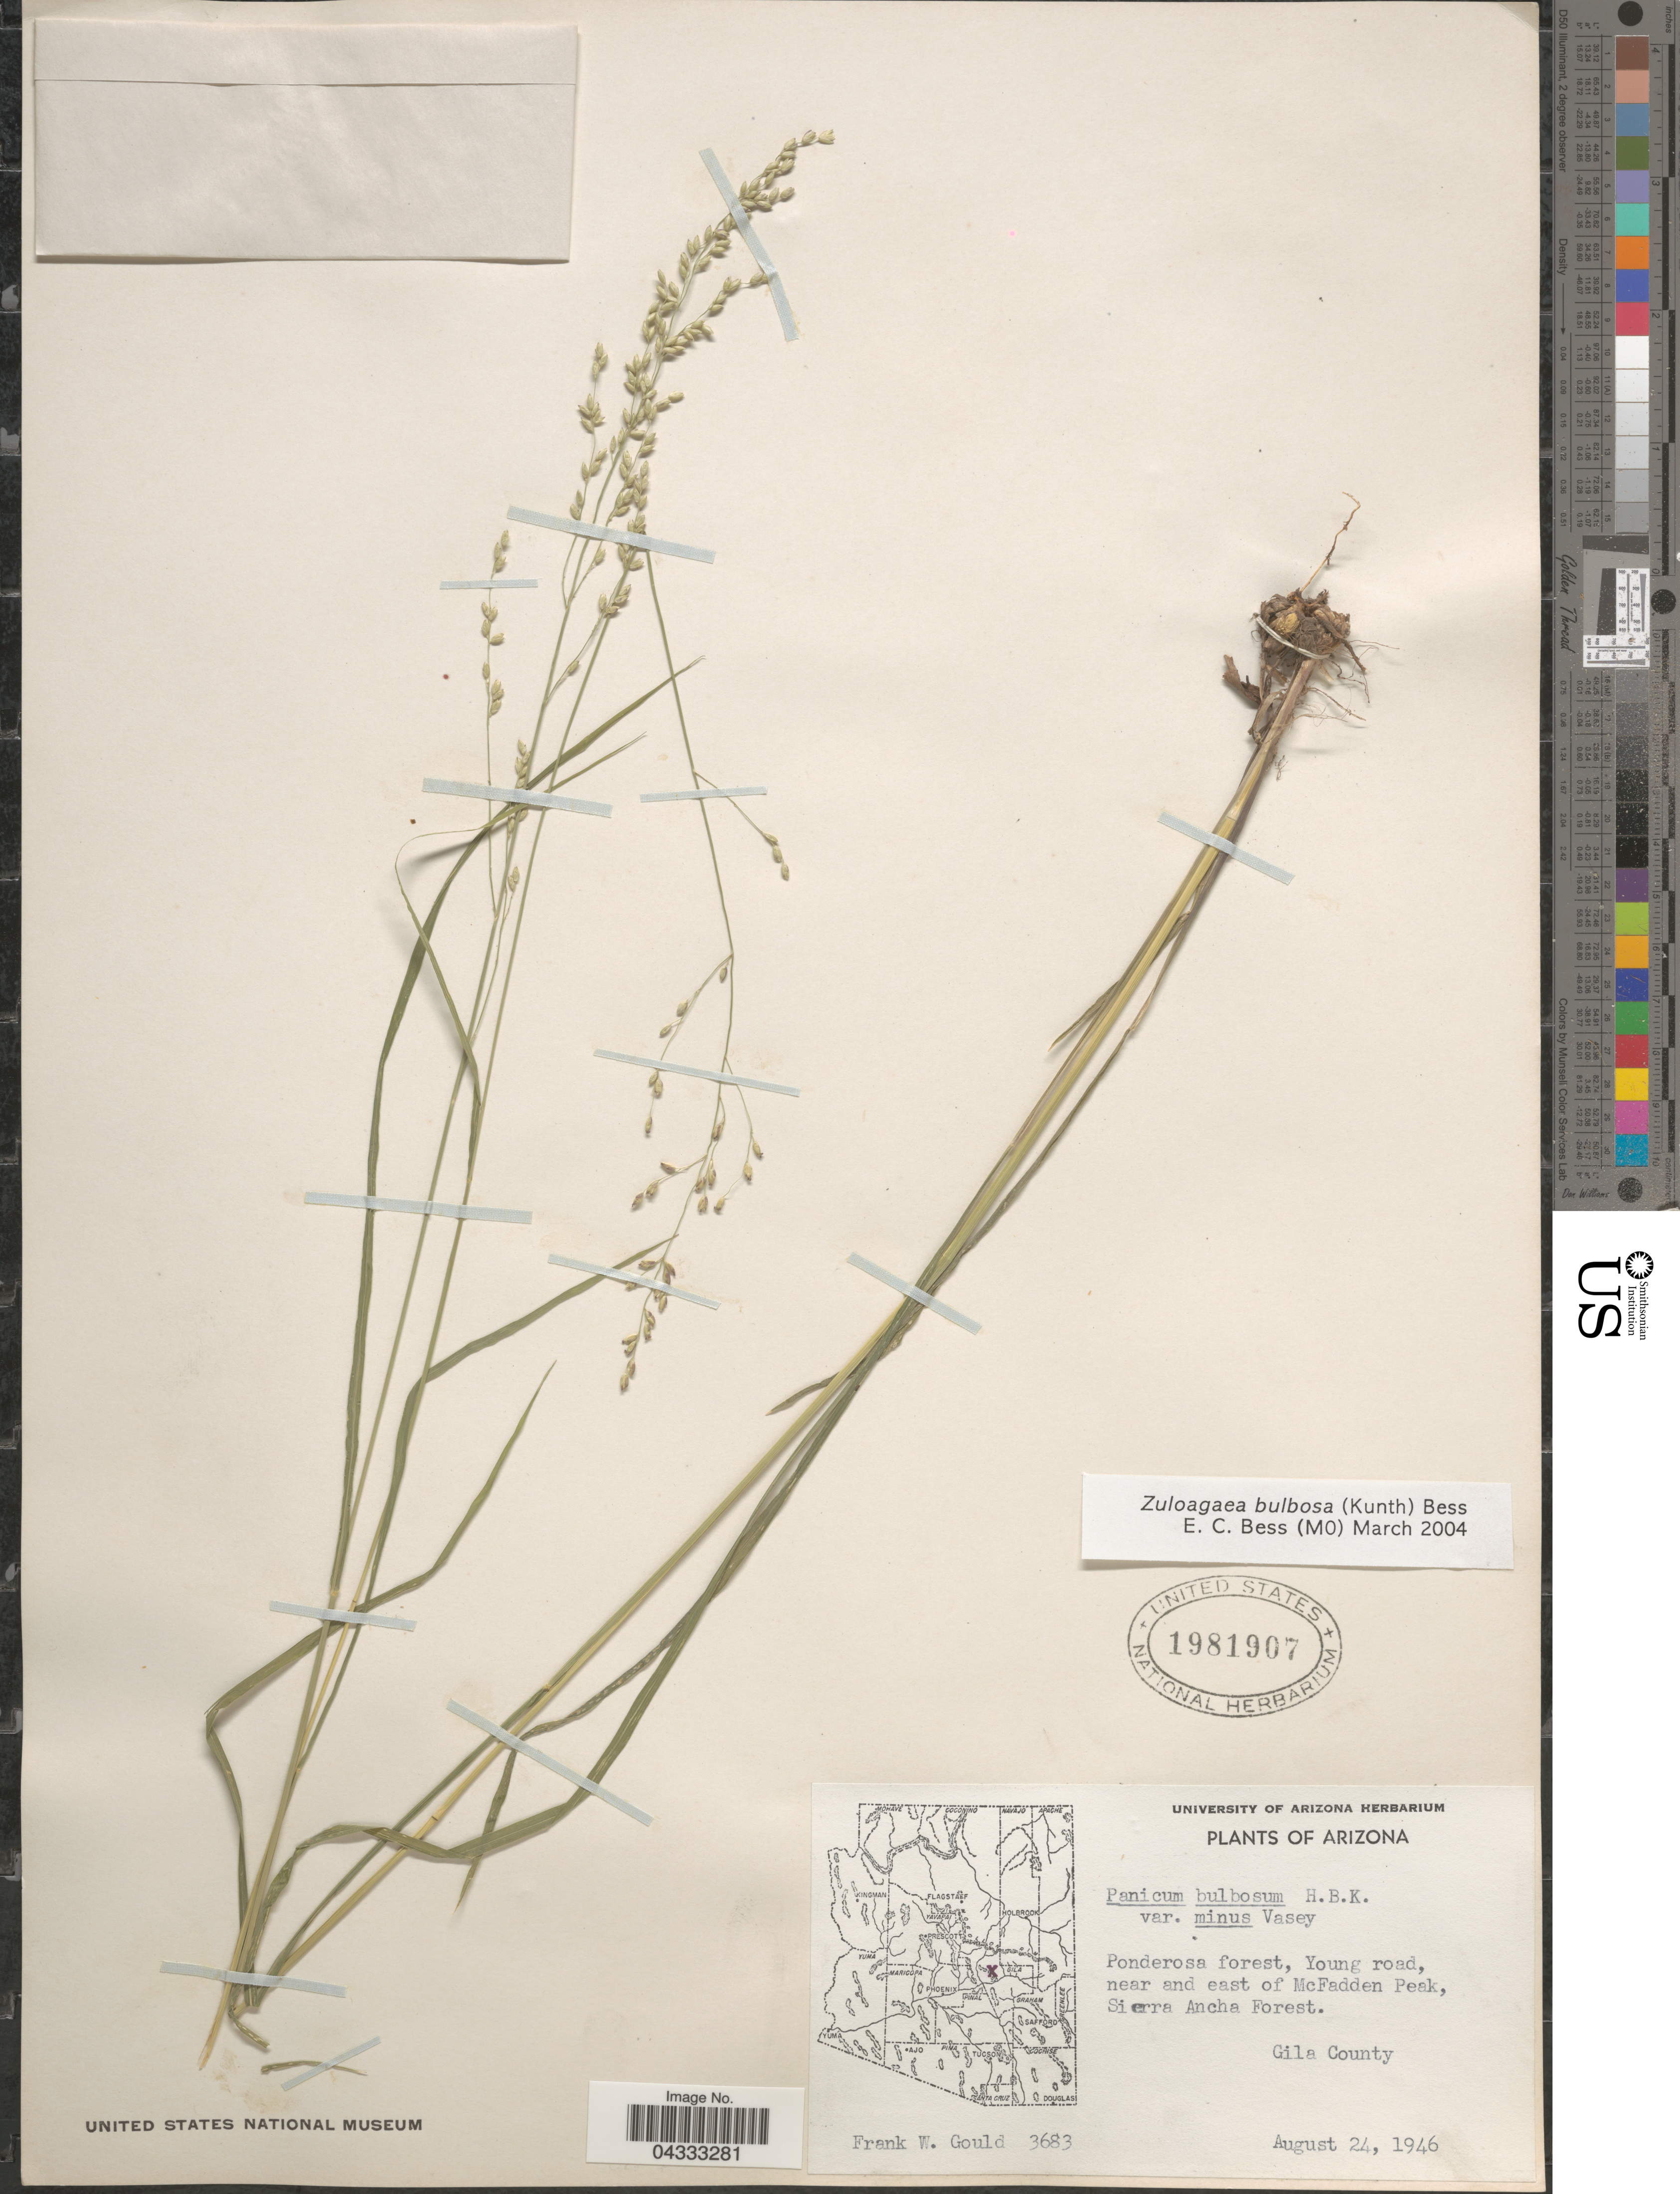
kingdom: Plantae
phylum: Tracheophyta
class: Liliopsida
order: Poales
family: Poaceae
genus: Zuloagaea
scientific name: Zuloagaea bulbosa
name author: (Kunth) E. Bess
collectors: F. W. Gould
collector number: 3683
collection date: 1946-08-24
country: United States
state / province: Arizona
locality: Ponderosa forest, Young road, near and east of McFadden Peak, Sierra Ancha Forest. Gila County.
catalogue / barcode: US 1981907